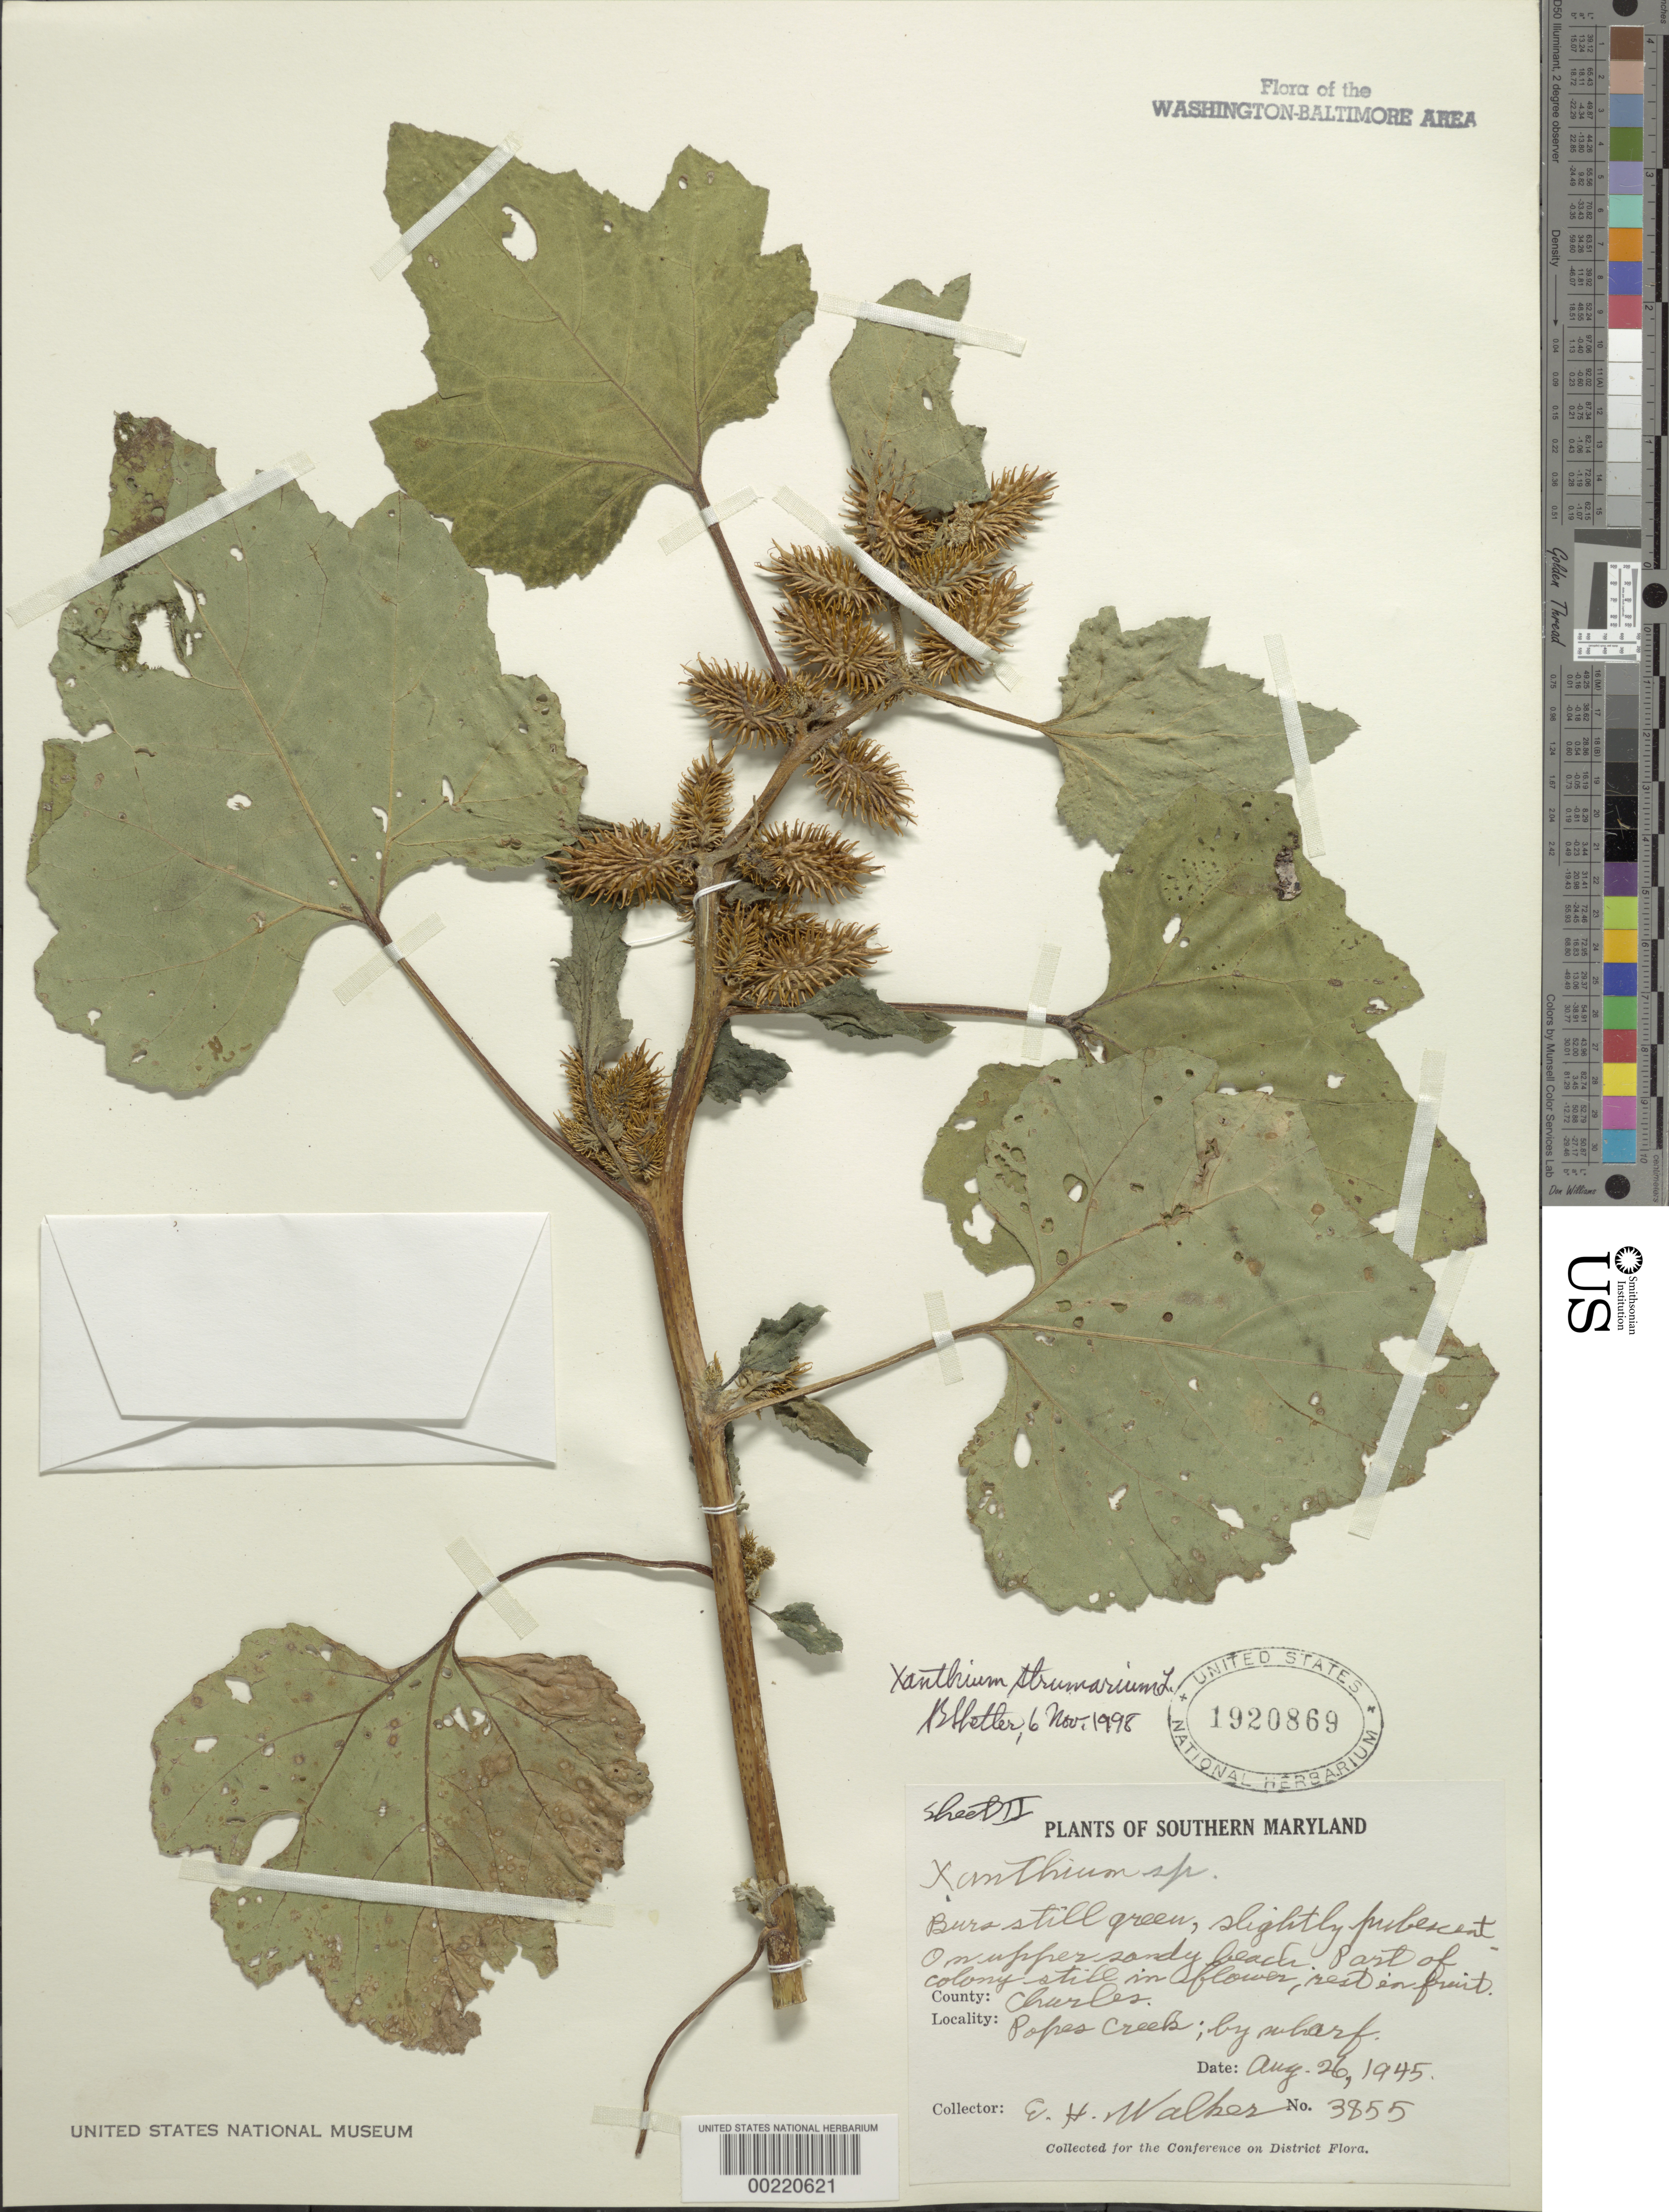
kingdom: Plantae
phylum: Tracheophyta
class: Magnoliopsida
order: Asterales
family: Asteraceae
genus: Xanthium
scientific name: Xanthium strumarium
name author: L.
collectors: E. H. Walker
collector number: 3855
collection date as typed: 26 Aug 1945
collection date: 1945-08-26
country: United States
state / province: Maryland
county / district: Charles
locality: Popes Creek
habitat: Upper sandy beach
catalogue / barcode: US 1920869